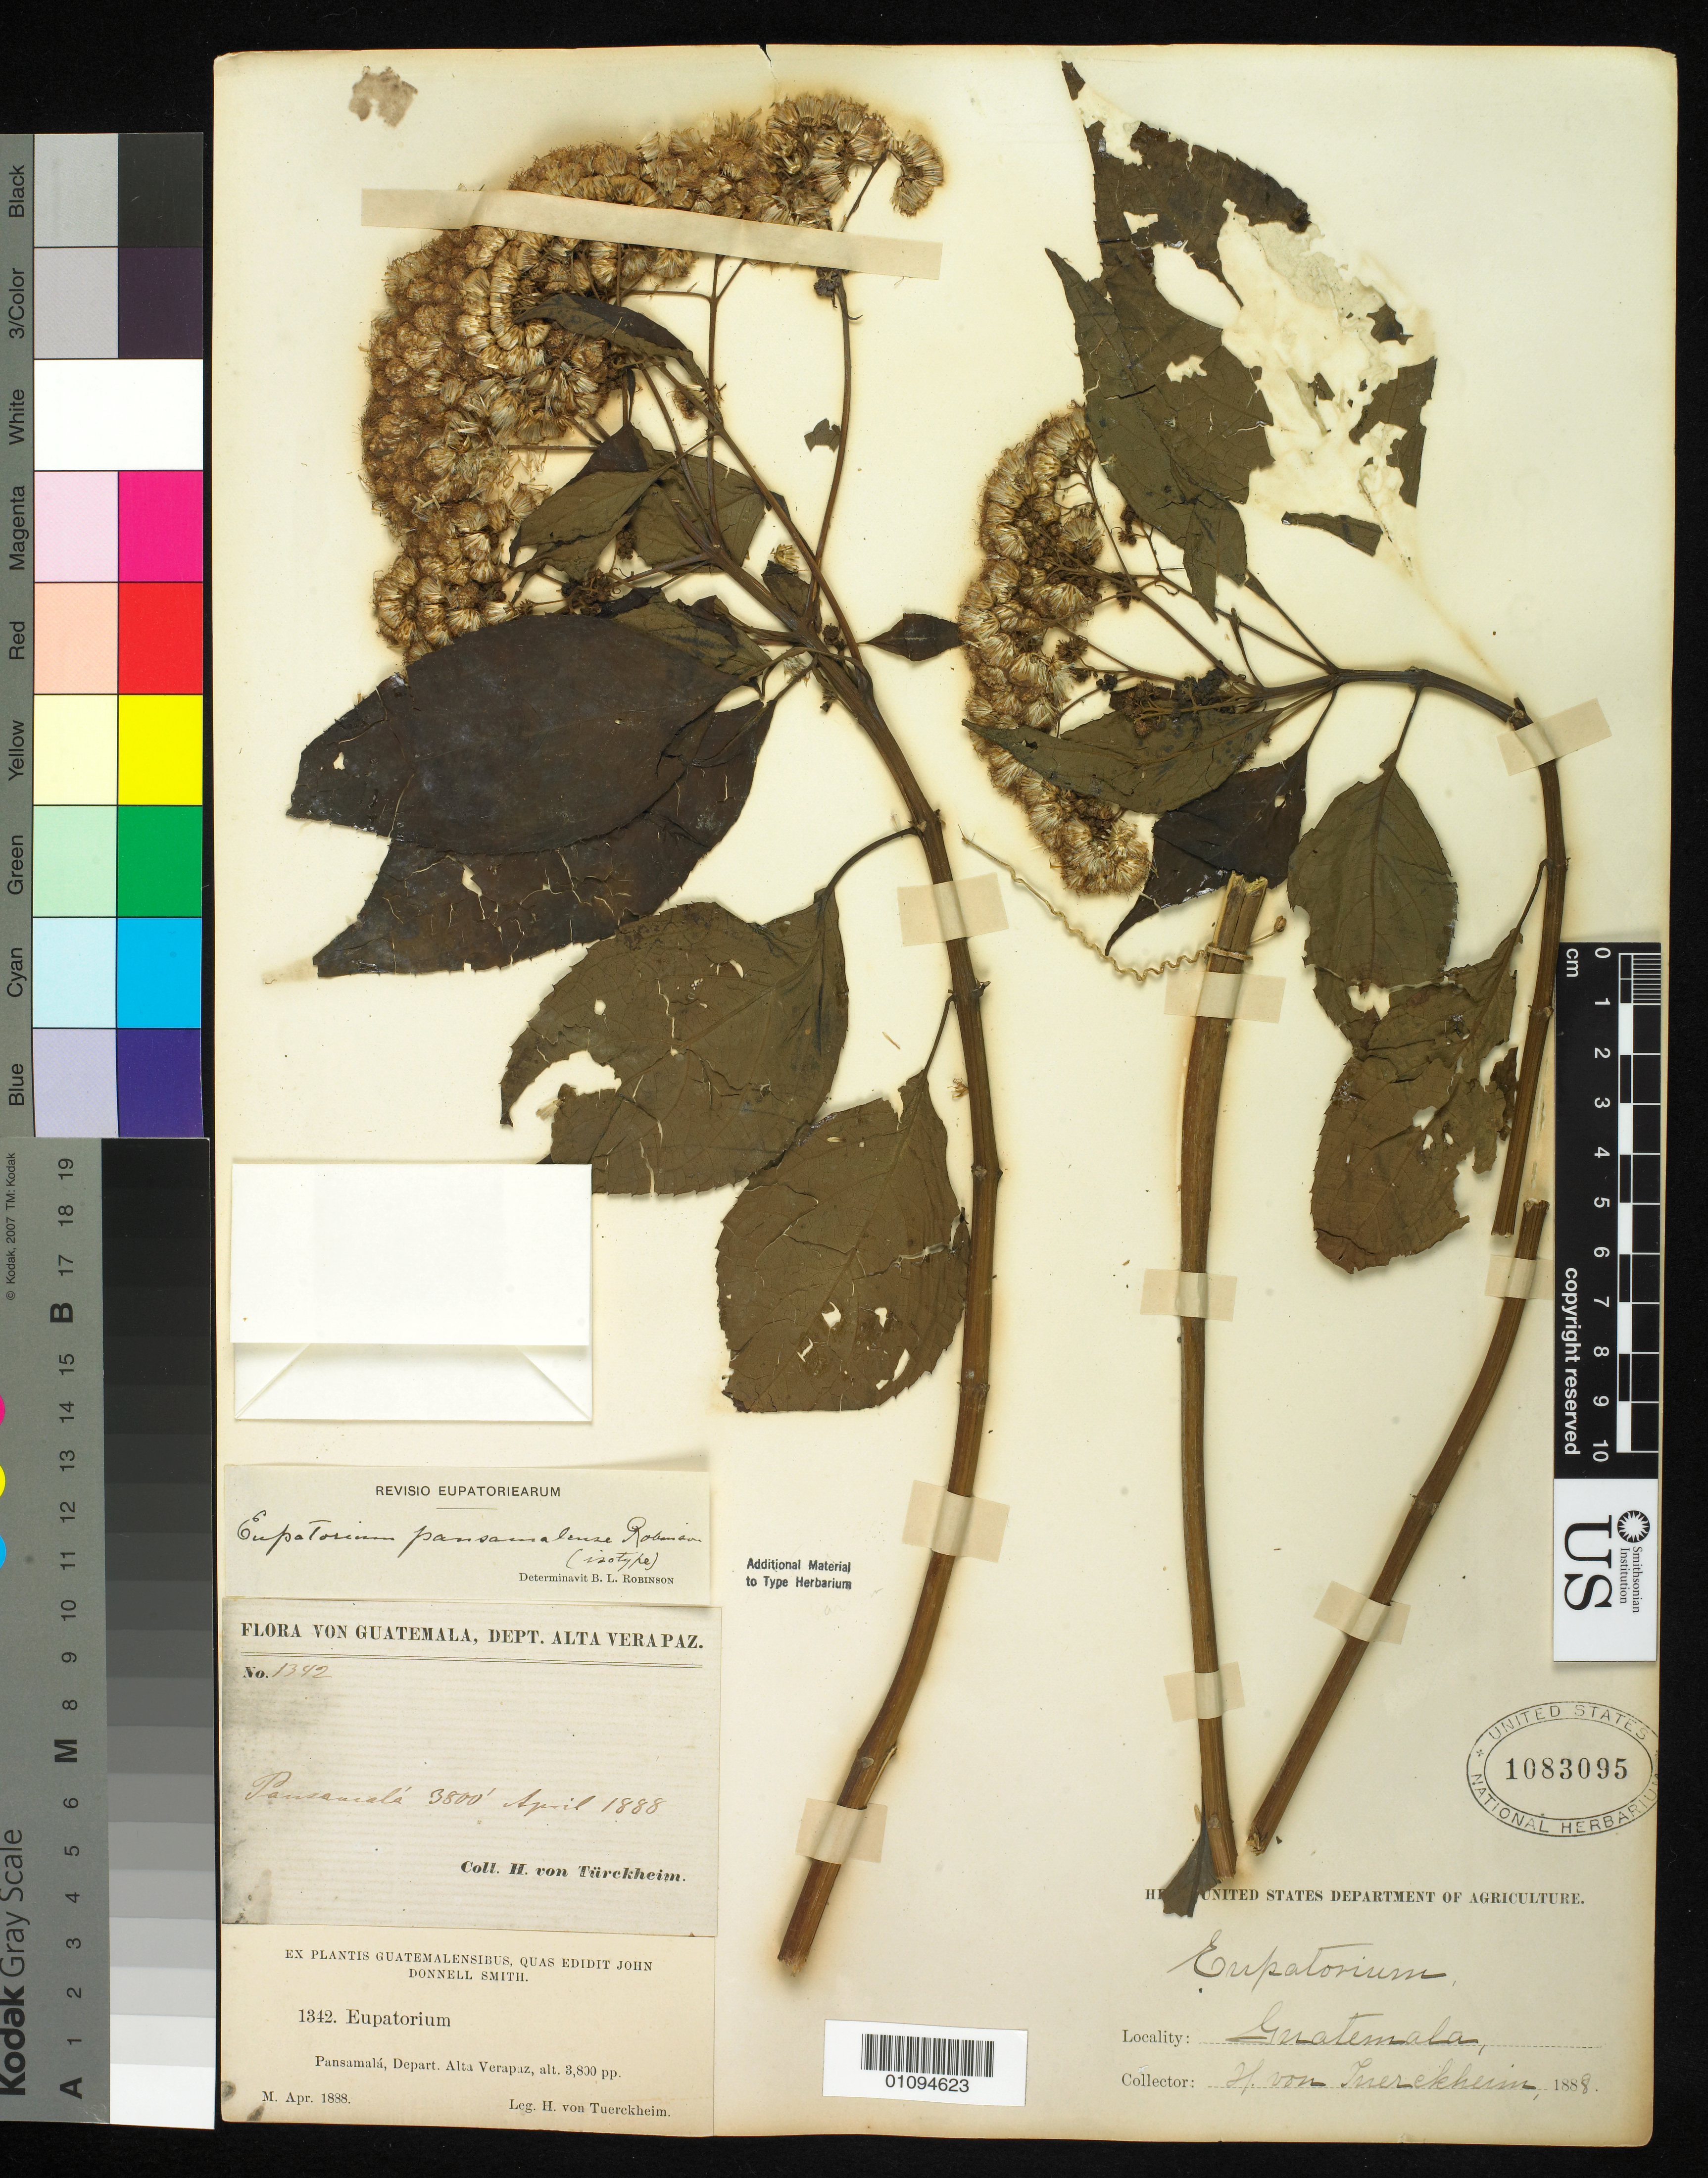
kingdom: Plantae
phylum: Tracheophyta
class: Magnoliopsida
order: Asterales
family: Asteraceae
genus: Eupatorium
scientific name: Eupatorium pansamalense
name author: B.L. Rob.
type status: Isotype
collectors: H. von Türckheim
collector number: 1342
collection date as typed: Apr 1888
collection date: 1888-04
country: Guatemala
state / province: Alta Verapaz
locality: Pansamalá.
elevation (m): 1170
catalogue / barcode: US 1083095